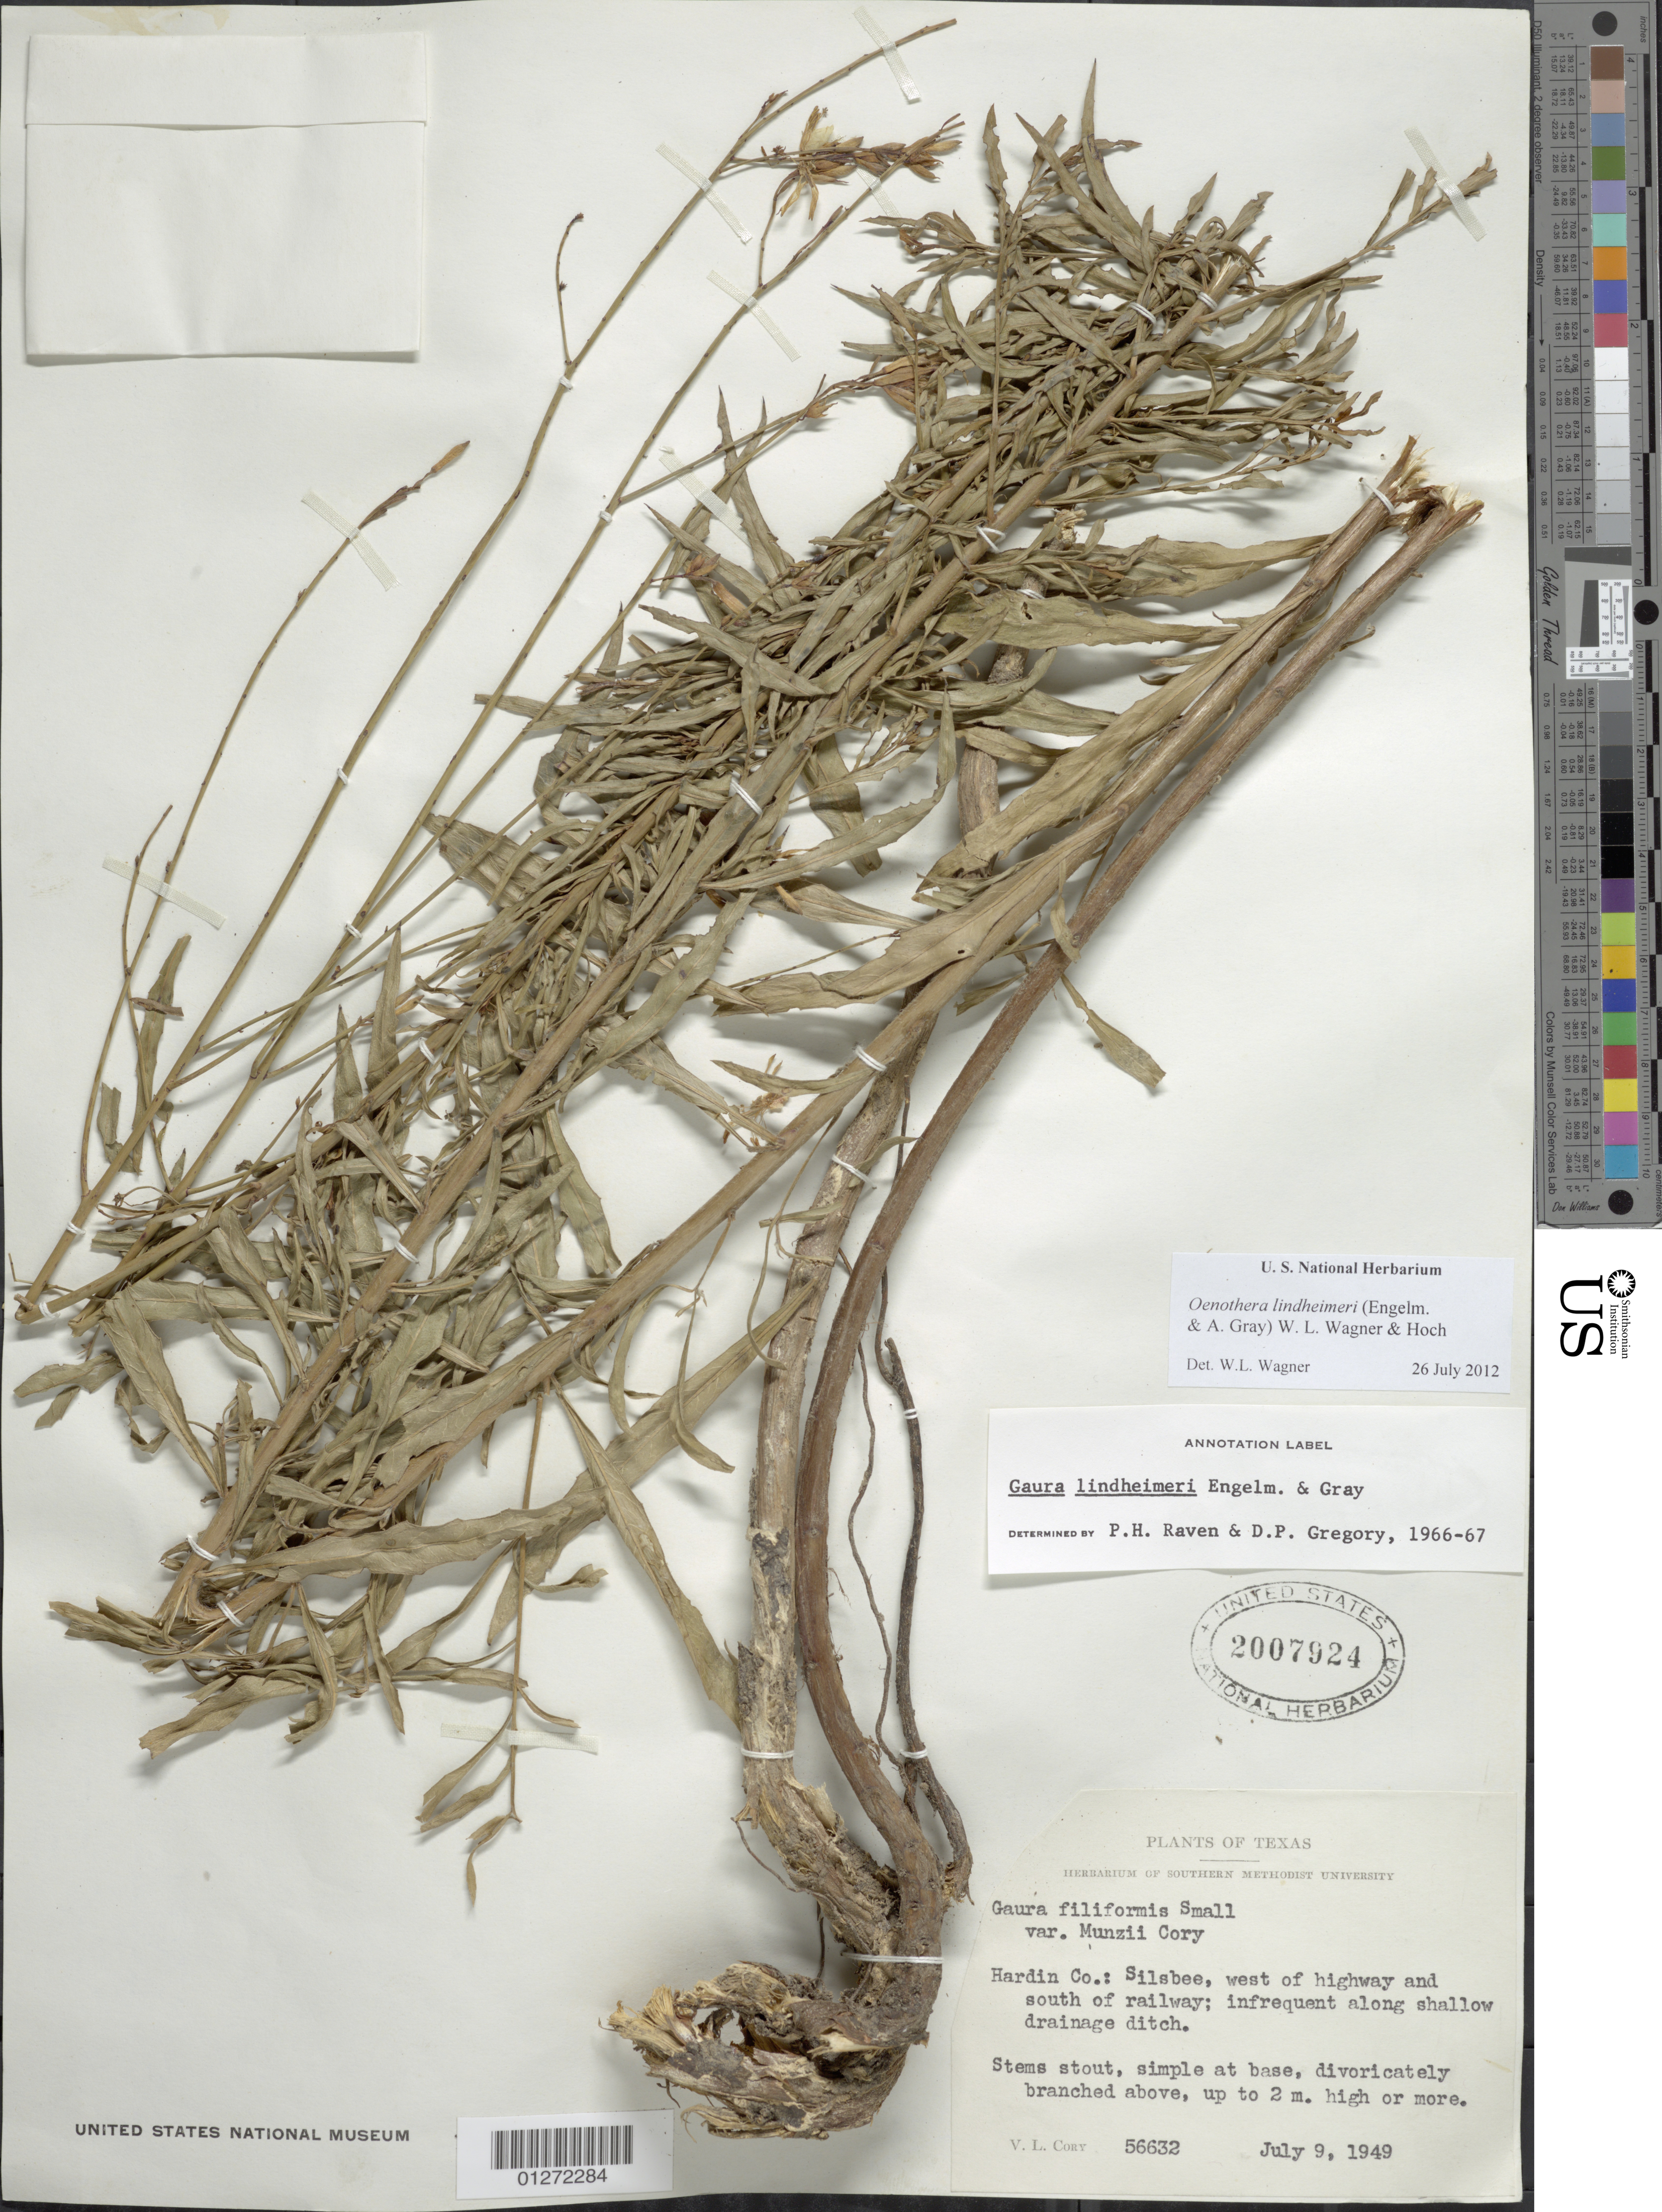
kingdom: Plantae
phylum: Tracheophyta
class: Magnoliopsida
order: Myrtales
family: Onagraceae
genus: Oenothera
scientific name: Oenothera lindheimeri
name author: (Engelm. & A. Gray) W.L. Wagner & Hoch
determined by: Wagner, W. L., (BOT), Smithsonian Institution - National Museum of Natural History (UNITED STATES)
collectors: V. Cory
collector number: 56632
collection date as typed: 09 Jul 1949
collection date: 1949-07-09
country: United States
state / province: Texas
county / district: Hardin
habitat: Shallow drainage ditch.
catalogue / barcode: US 2007924